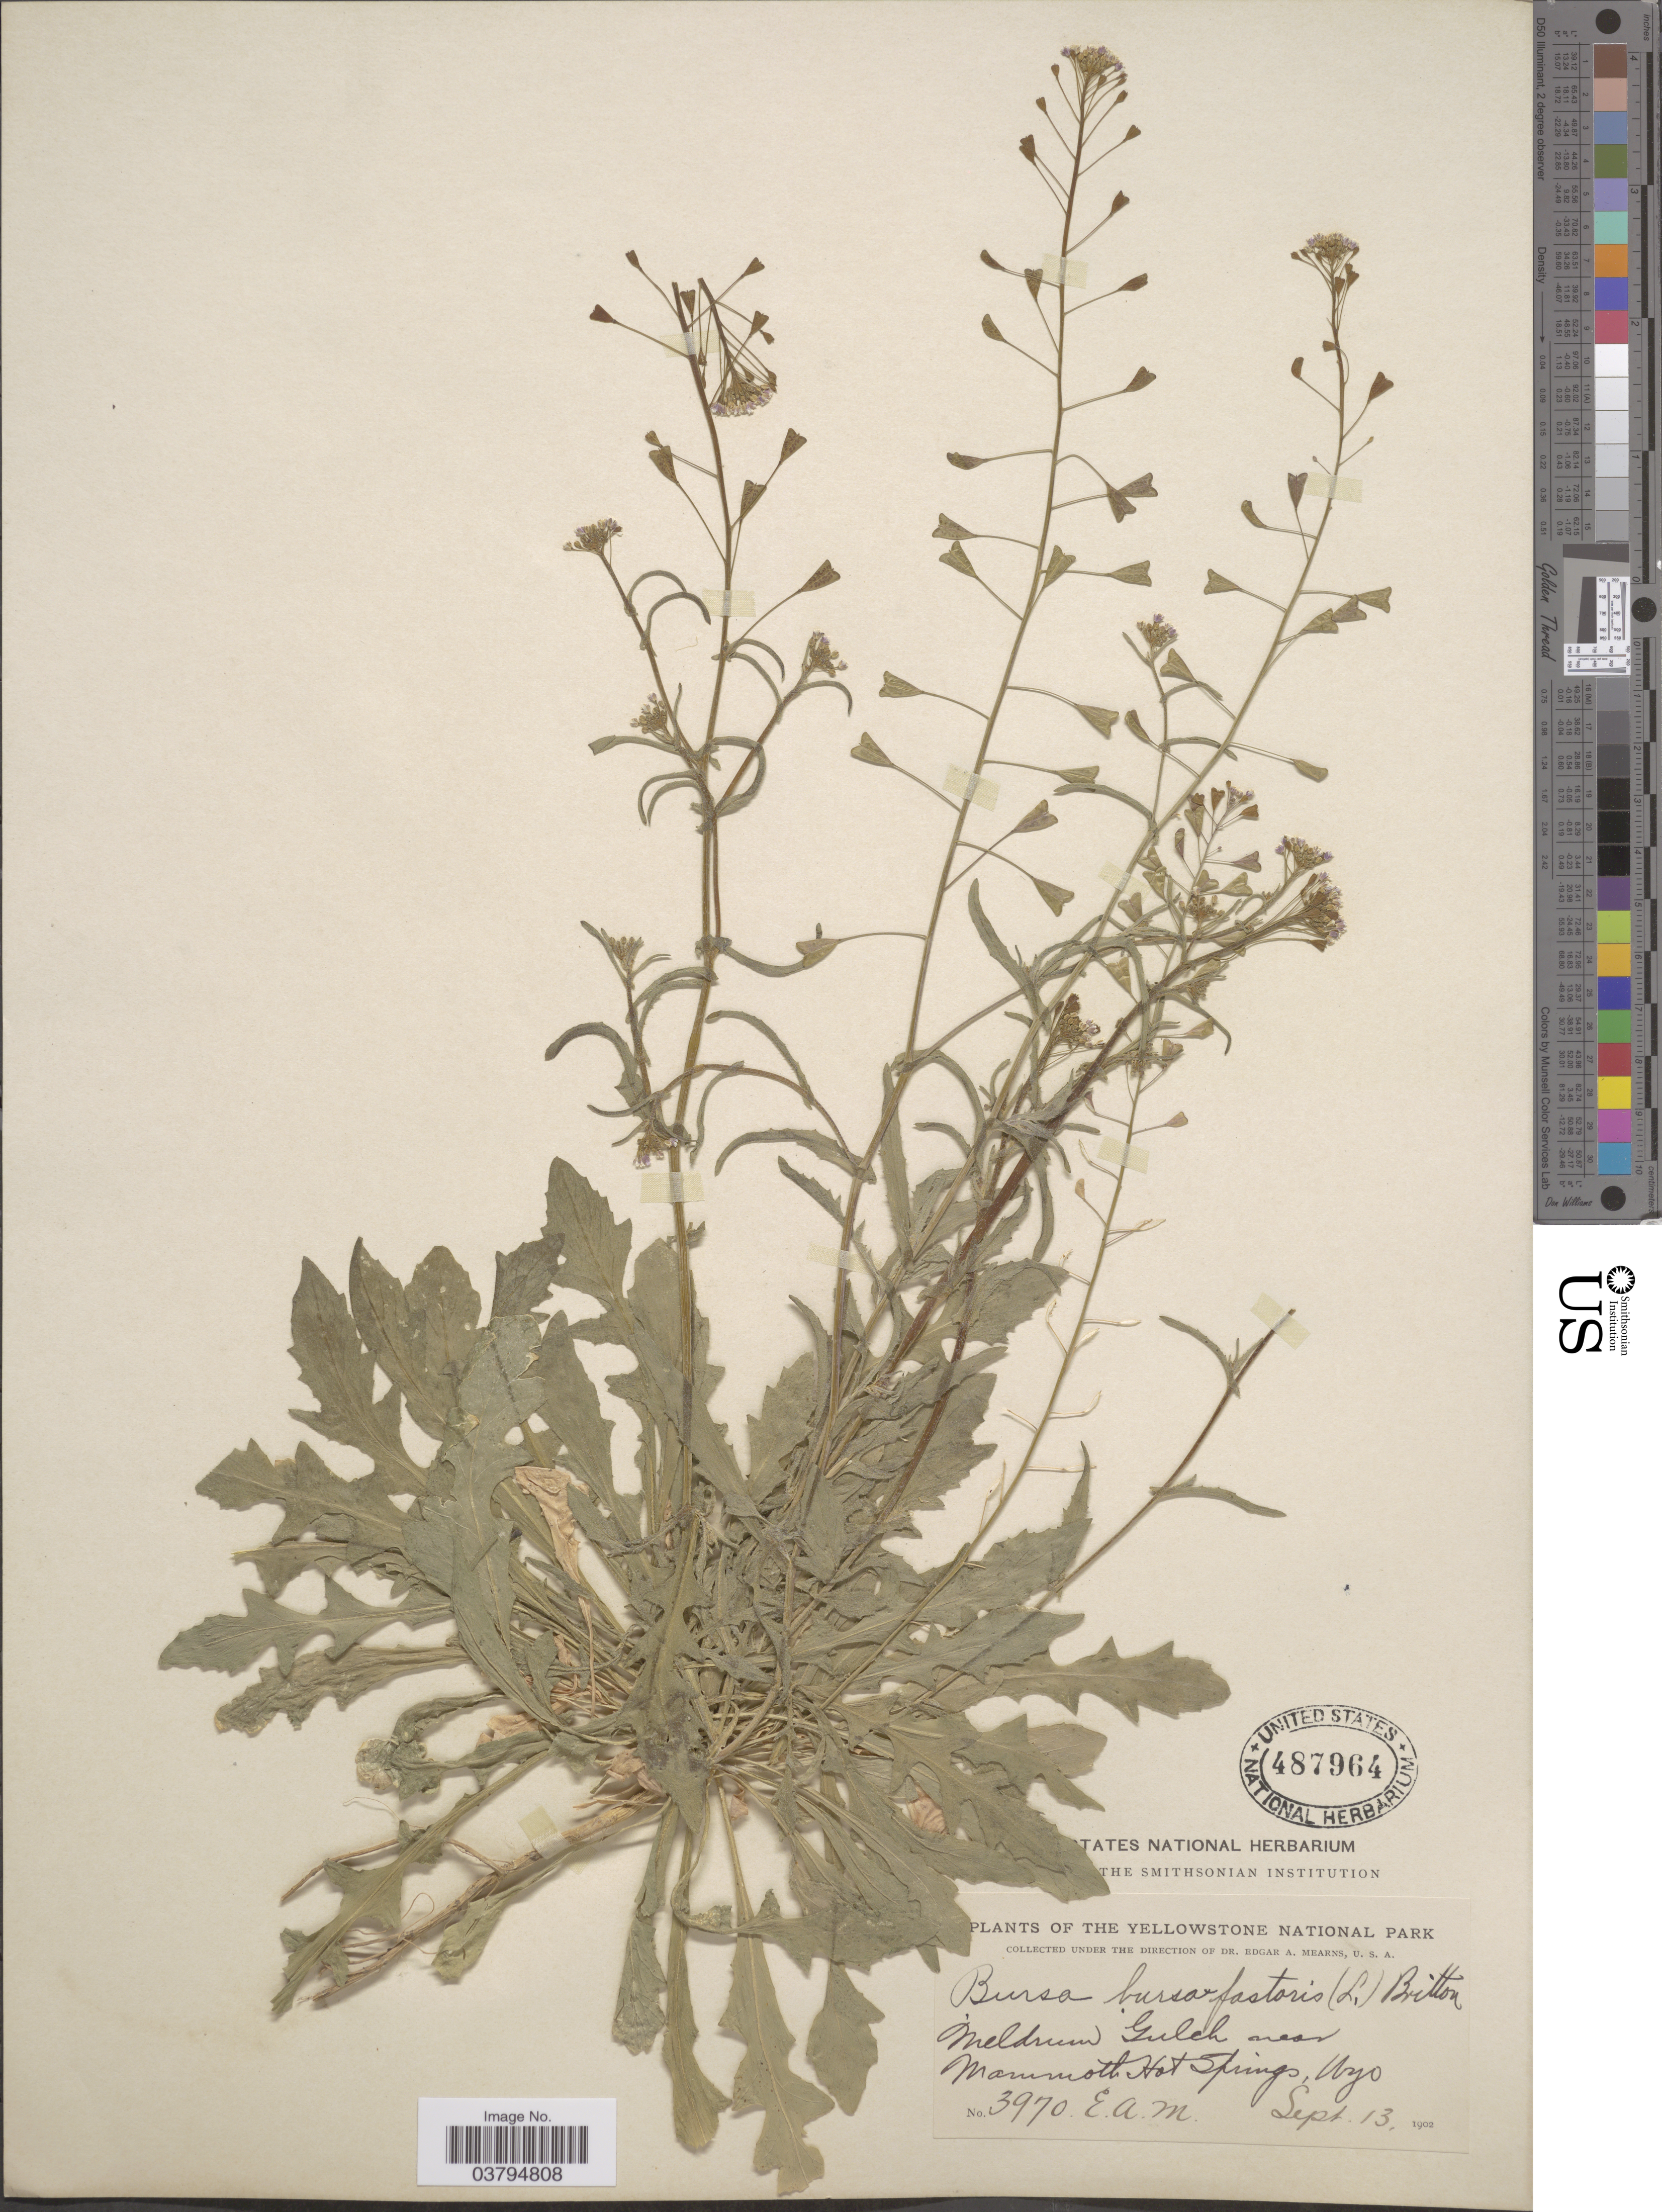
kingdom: Plantae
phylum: Tracheophyta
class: Magnoliopsida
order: Brassicales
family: Brassicaceae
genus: Capsella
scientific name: Capsella bursa-pastoris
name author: (L.) Medik.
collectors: E. A. Mearns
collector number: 3970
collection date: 1902-09-13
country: United States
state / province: Wyoming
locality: The Yellowstone National Park. Meldrum Gulch near Mammoth Hot Springs.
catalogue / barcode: US 487964